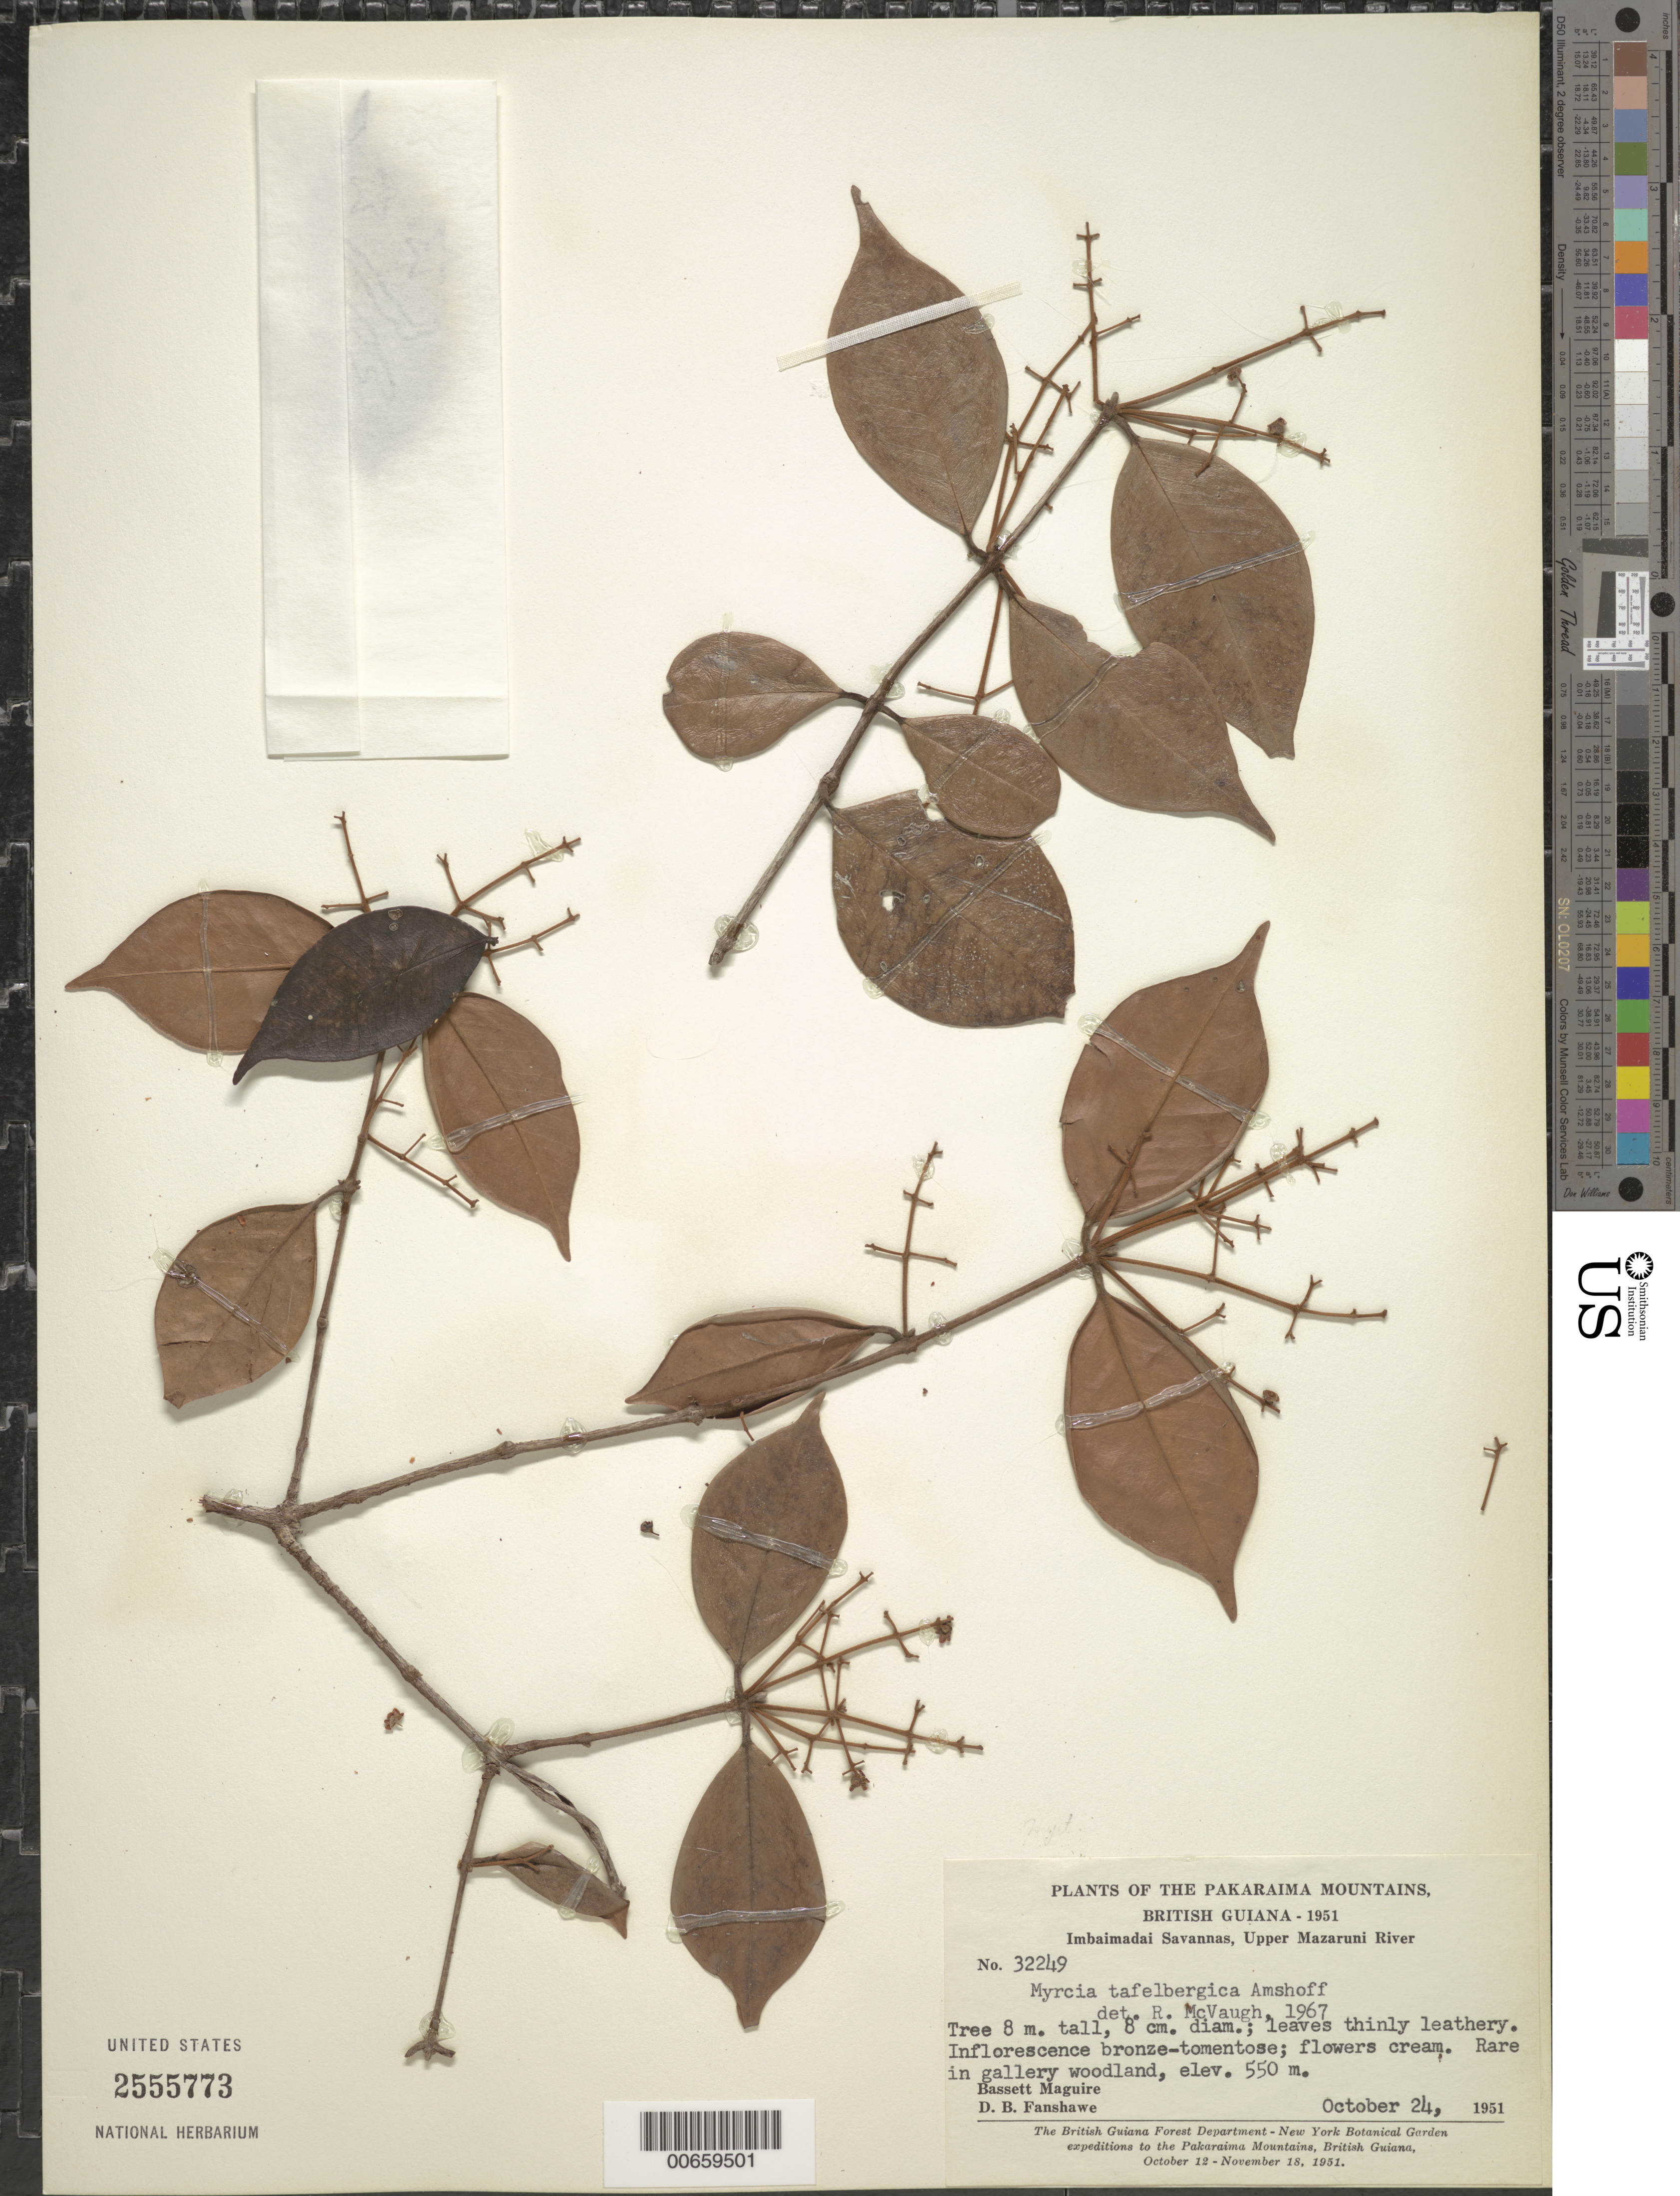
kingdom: Plantae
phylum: Tracheophyta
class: Magnoliopsida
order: Myrtales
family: Myrtaceae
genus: Myrcia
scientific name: Myrcia tafelbergica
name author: Amshoff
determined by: McVaugh, R.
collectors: B. Maguire & D. B. Fanshawe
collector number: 32249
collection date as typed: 24-Oct-51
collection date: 1951-10-24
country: Guyana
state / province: Cuyuni-Mazaruni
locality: Imbaimadai Savannas, Pakaraima Mts., Upper Mazaruni River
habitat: Gallery woodland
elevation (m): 550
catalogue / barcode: US 2555773